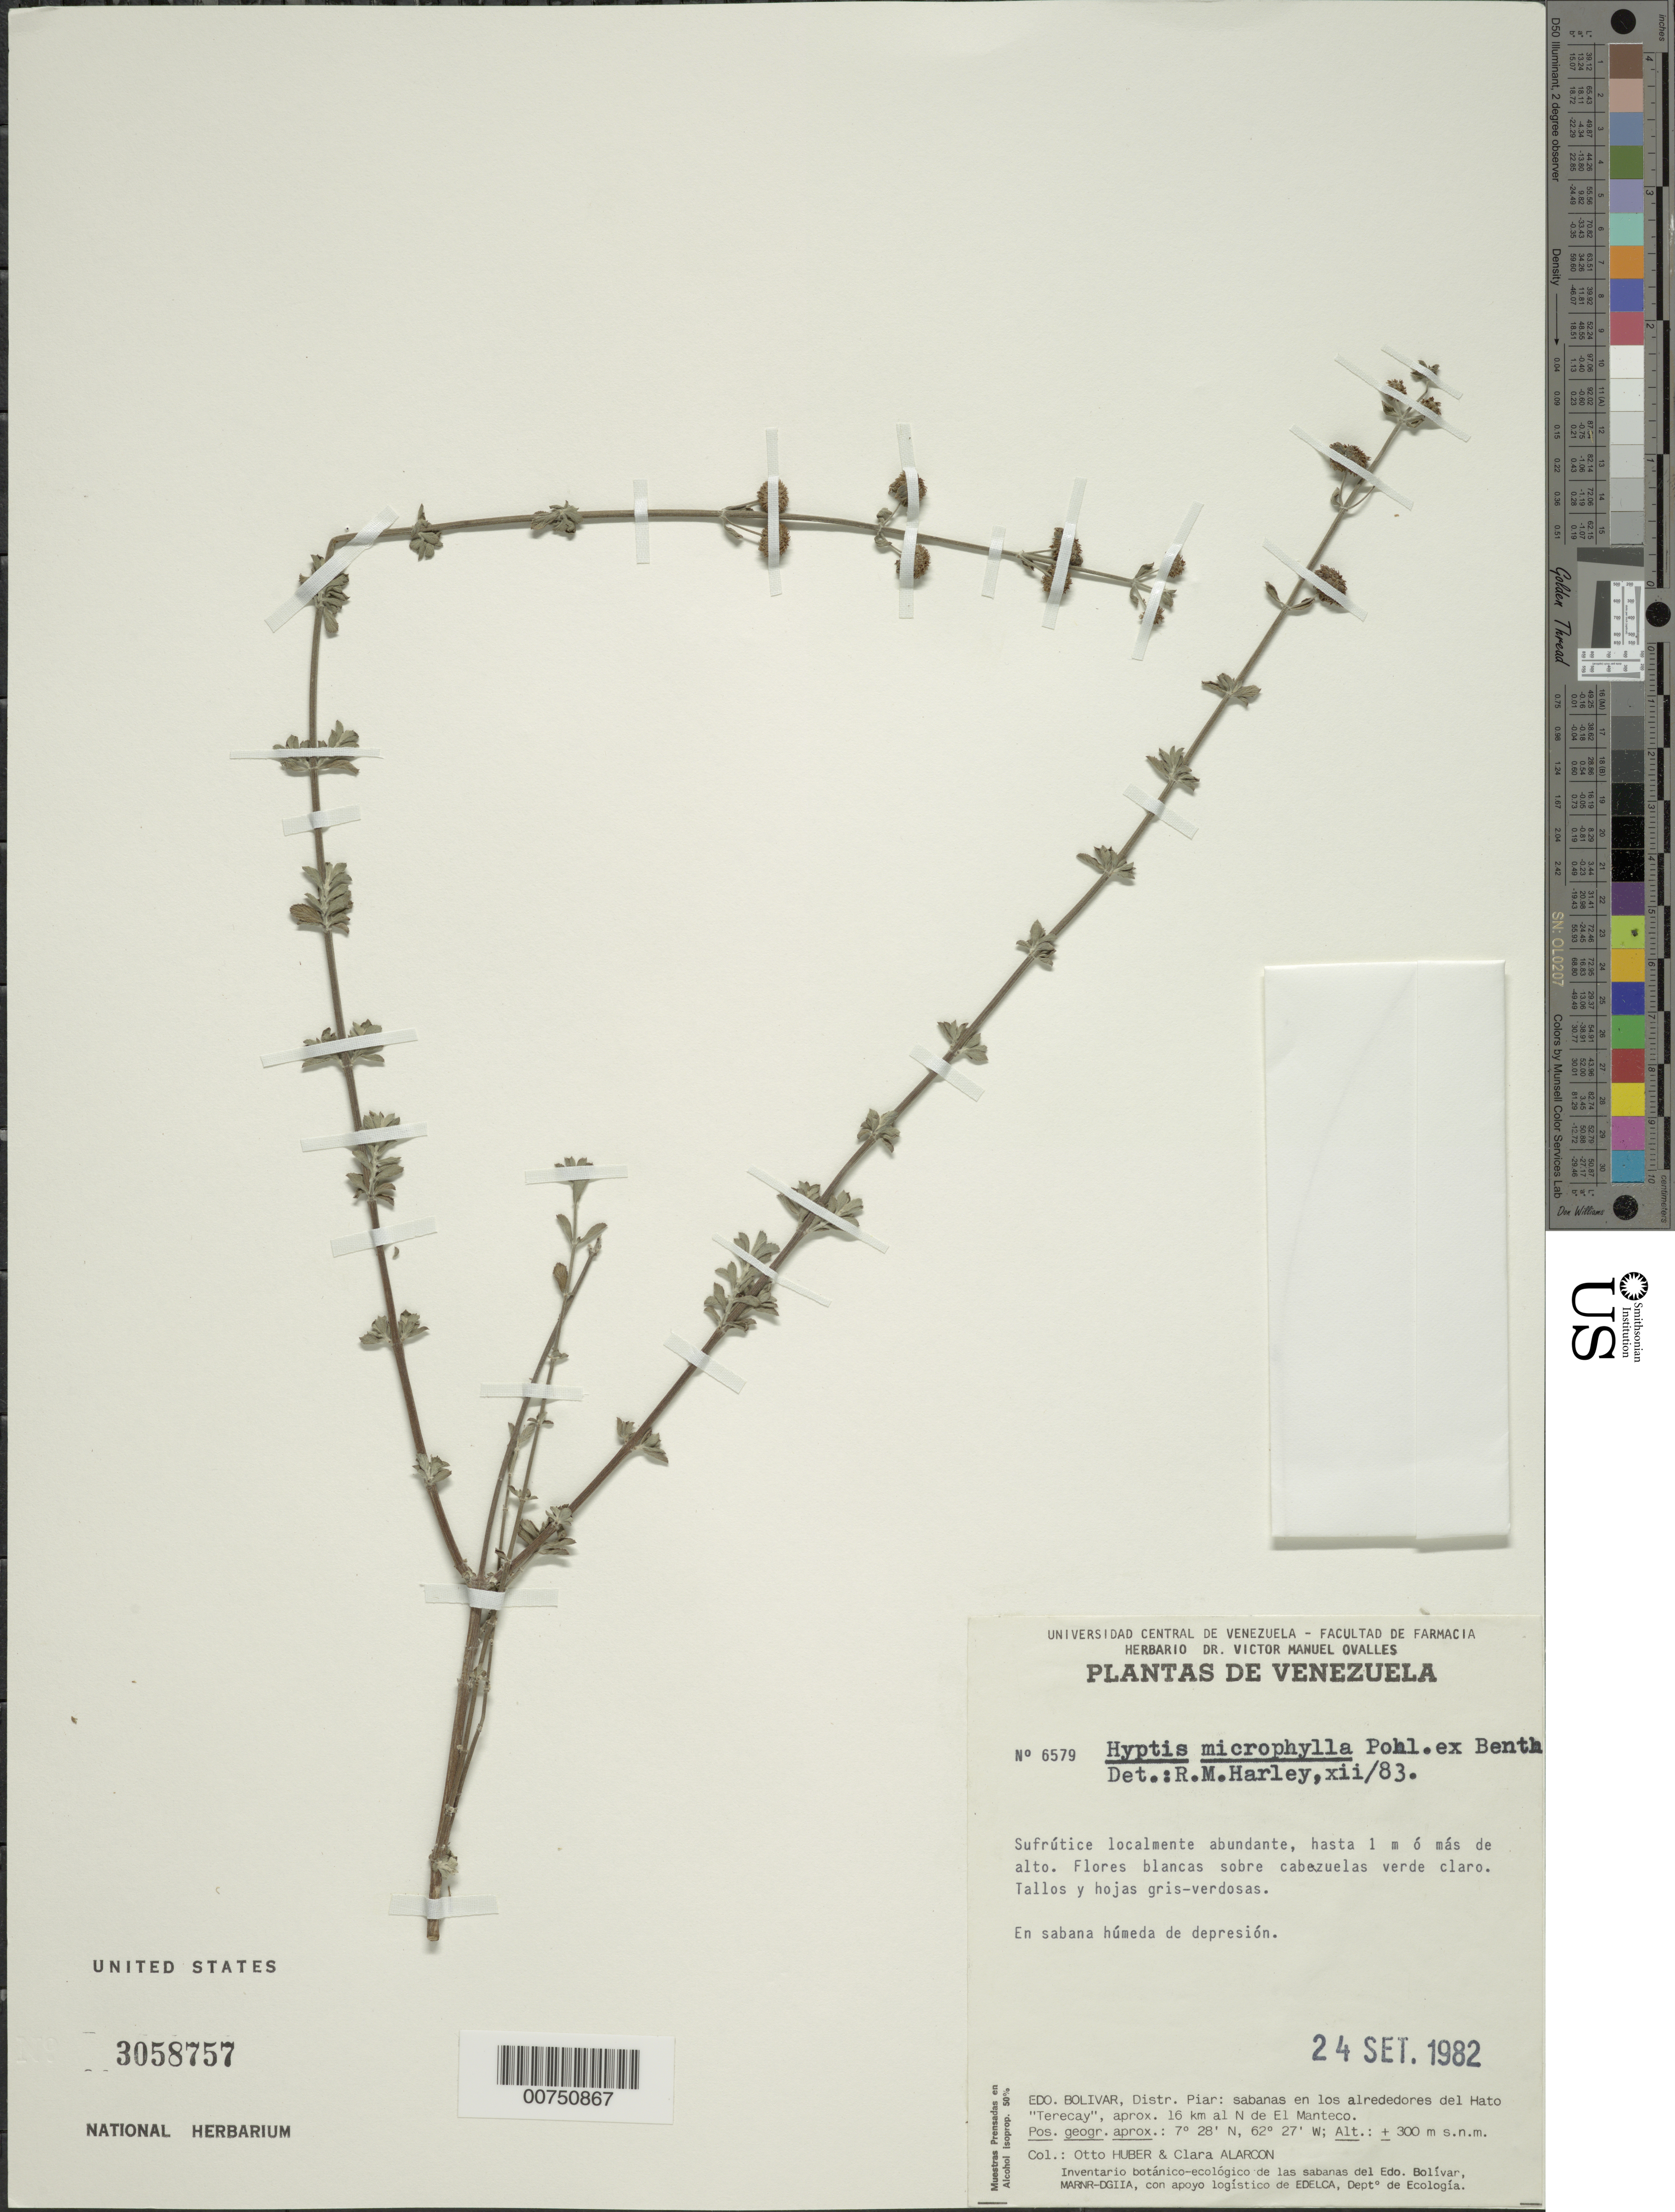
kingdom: Plantae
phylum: Tracheophyta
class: Magnoliopsida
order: Lamiales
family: Lamiaceae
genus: Hyptis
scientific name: Hyptis microphylla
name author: Pohl ex Benth.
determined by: Harley, R. M.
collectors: O. Huber & C. Alarcon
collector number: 6579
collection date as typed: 24-Sep-82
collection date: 1982-09-24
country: Venezuela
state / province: Bolívar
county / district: Piar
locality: El Manteco, 16 km N de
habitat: Sabana húmeda de depresion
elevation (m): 300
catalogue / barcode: US 3058757